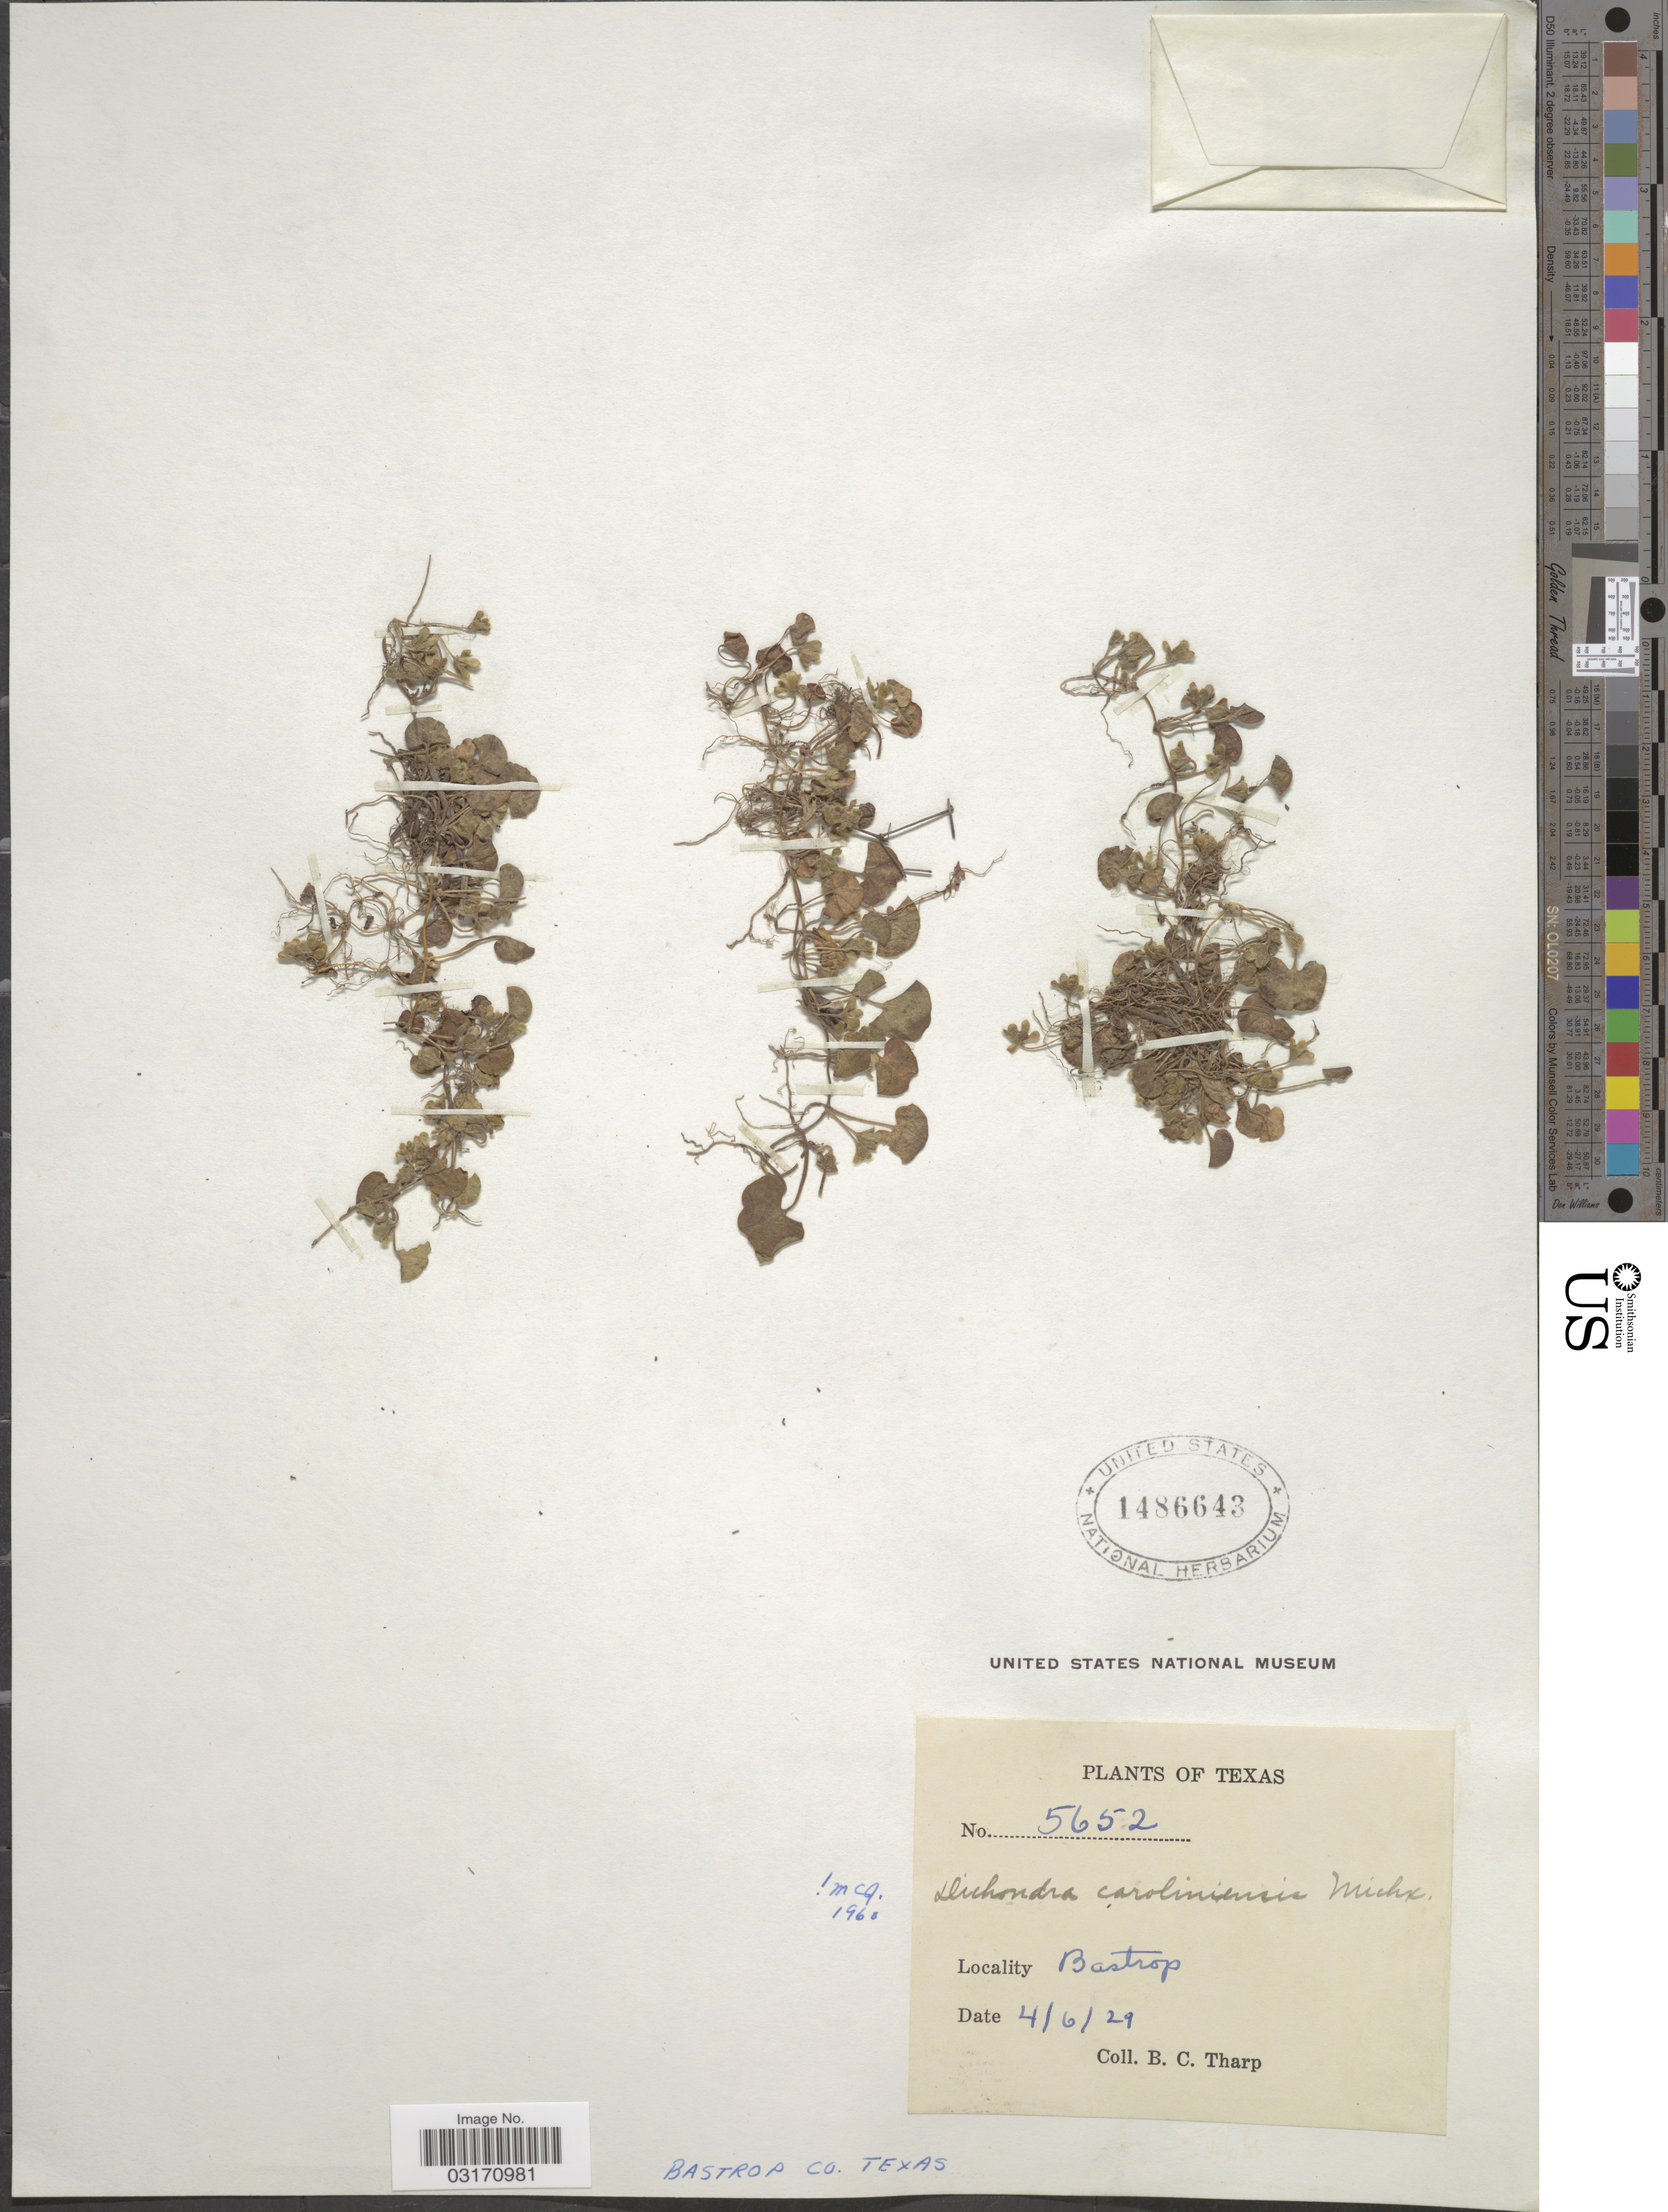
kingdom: Plantae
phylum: Tracheophyta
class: Magnoliopsida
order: Solanales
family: Convolvulaceae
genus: Dichondra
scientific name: Dichondra carolinensis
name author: Michx.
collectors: B. C. Tharp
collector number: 5652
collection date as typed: Transcribed d/m/y: 6/4/29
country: United States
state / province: Texas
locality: Bastrop Co.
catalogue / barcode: US 1486643